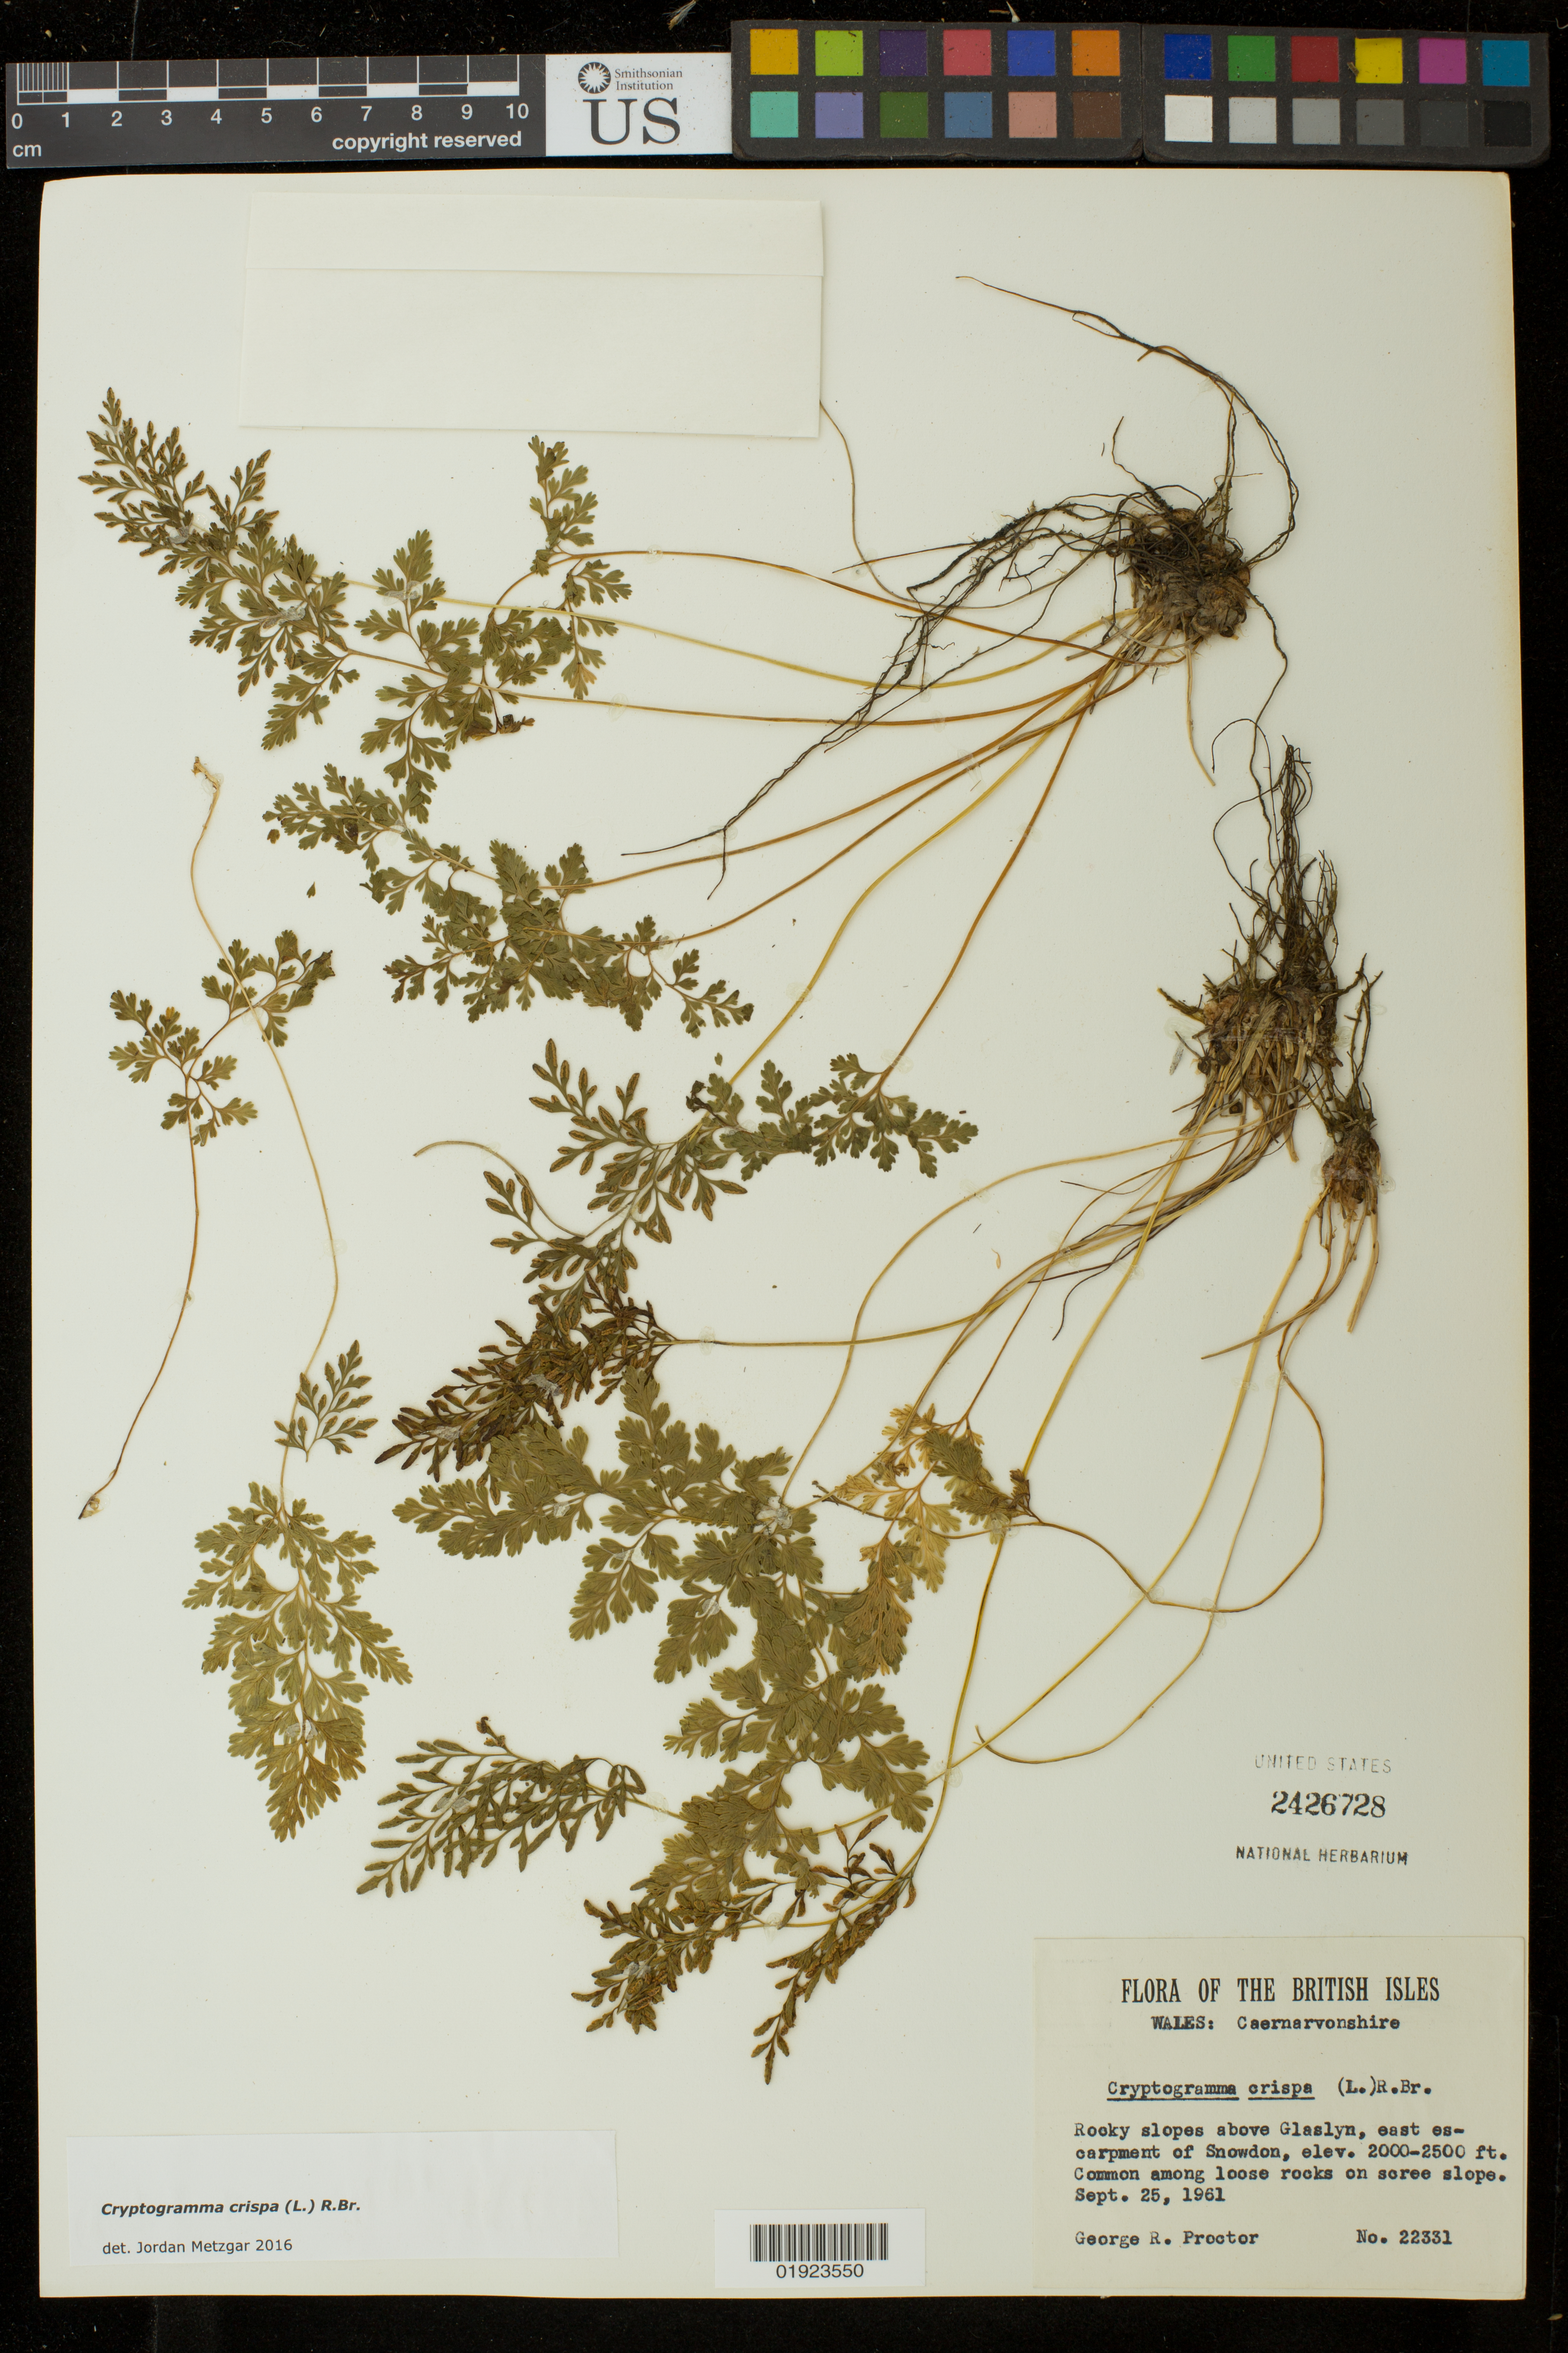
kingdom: Plantae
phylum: Tracheophyta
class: Polypodiopsida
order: Polypodiales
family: Pteridaceae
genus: Cryptogramma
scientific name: Cryptogramma crispa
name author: Fernald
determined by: Metzgar, Jordan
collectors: G. R. Proctor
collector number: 22331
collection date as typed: Sept. 25, 1961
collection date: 1961-09-25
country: United Kingdom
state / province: Wales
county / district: Gwynedd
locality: Caernarvonshire, above Glaslyn, east escarpment o Snowdon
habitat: rocky slopes, common among loose rocks on soree slope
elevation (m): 610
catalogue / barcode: US 2426728